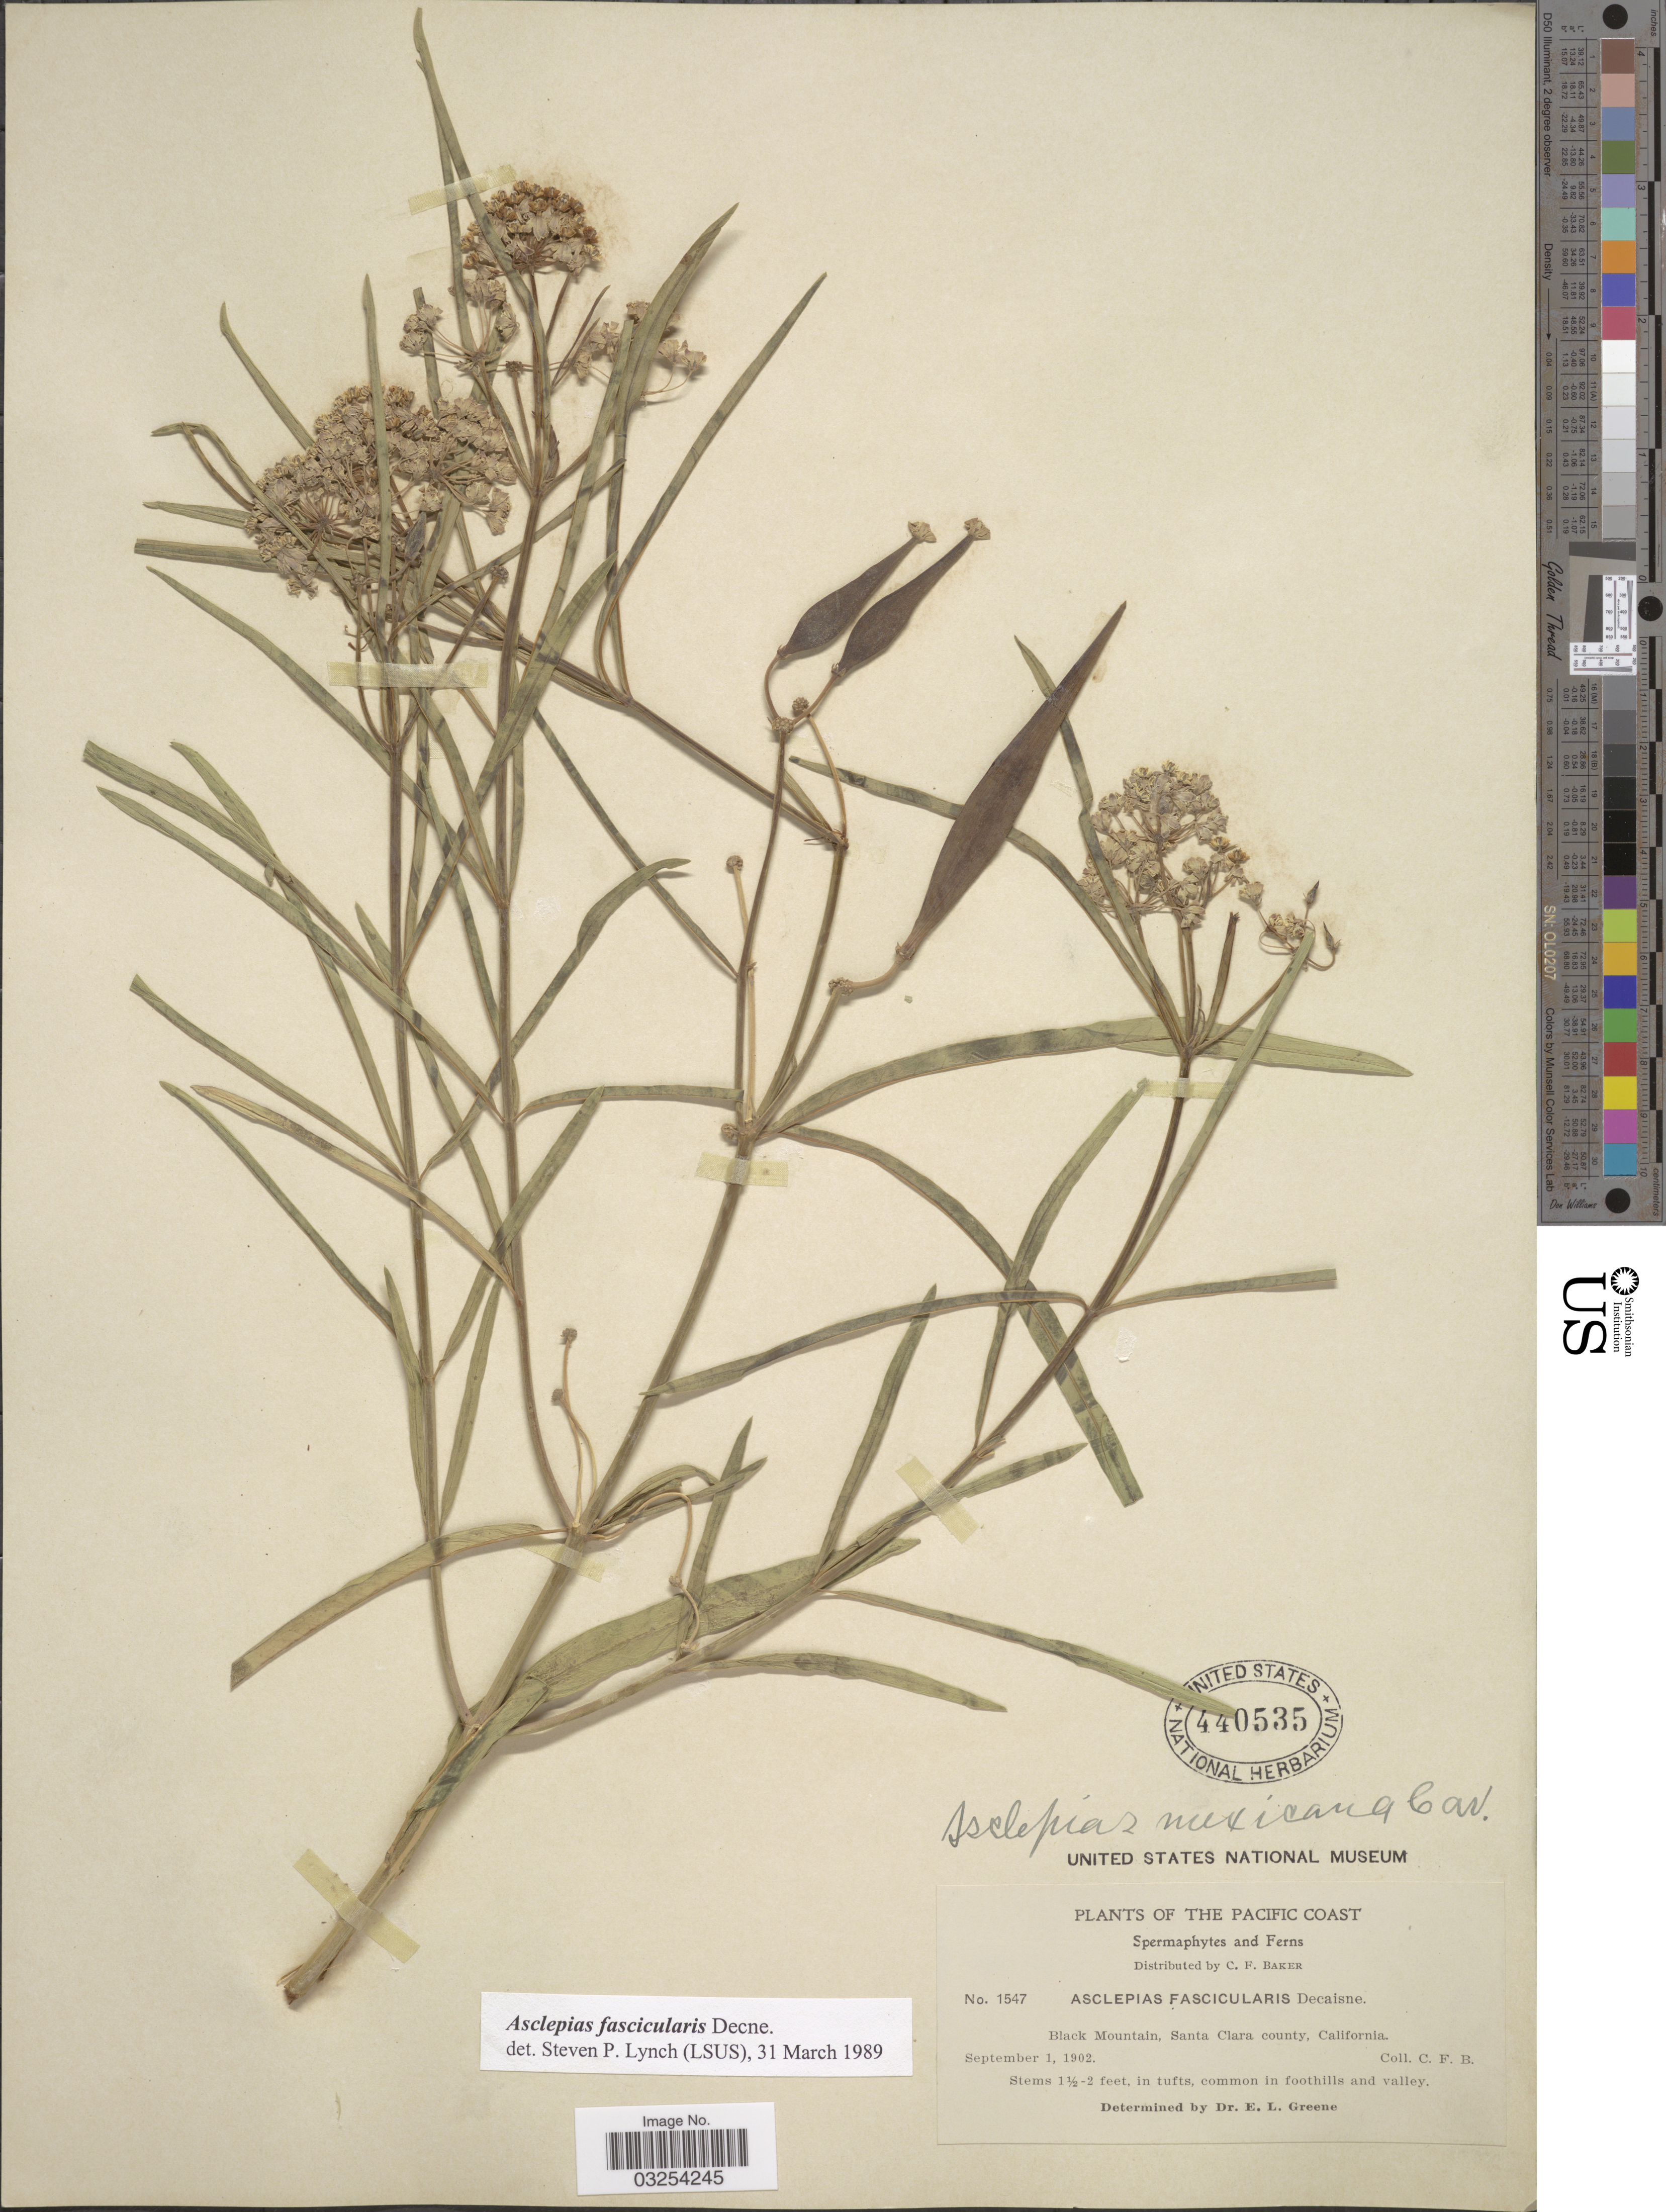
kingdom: Plantae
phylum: Tracheophyta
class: Magnoliopsida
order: Gentianales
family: Apocynaceae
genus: Asclepias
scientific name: Asclepias fascicularis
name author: Decne.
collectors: C. F. Baker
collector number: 1547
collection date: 1902-09-01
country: United States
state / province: California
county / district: Santa Clara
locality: Pacific Coast. Black Mountain, Santa Clara county.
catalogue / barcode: US 440535